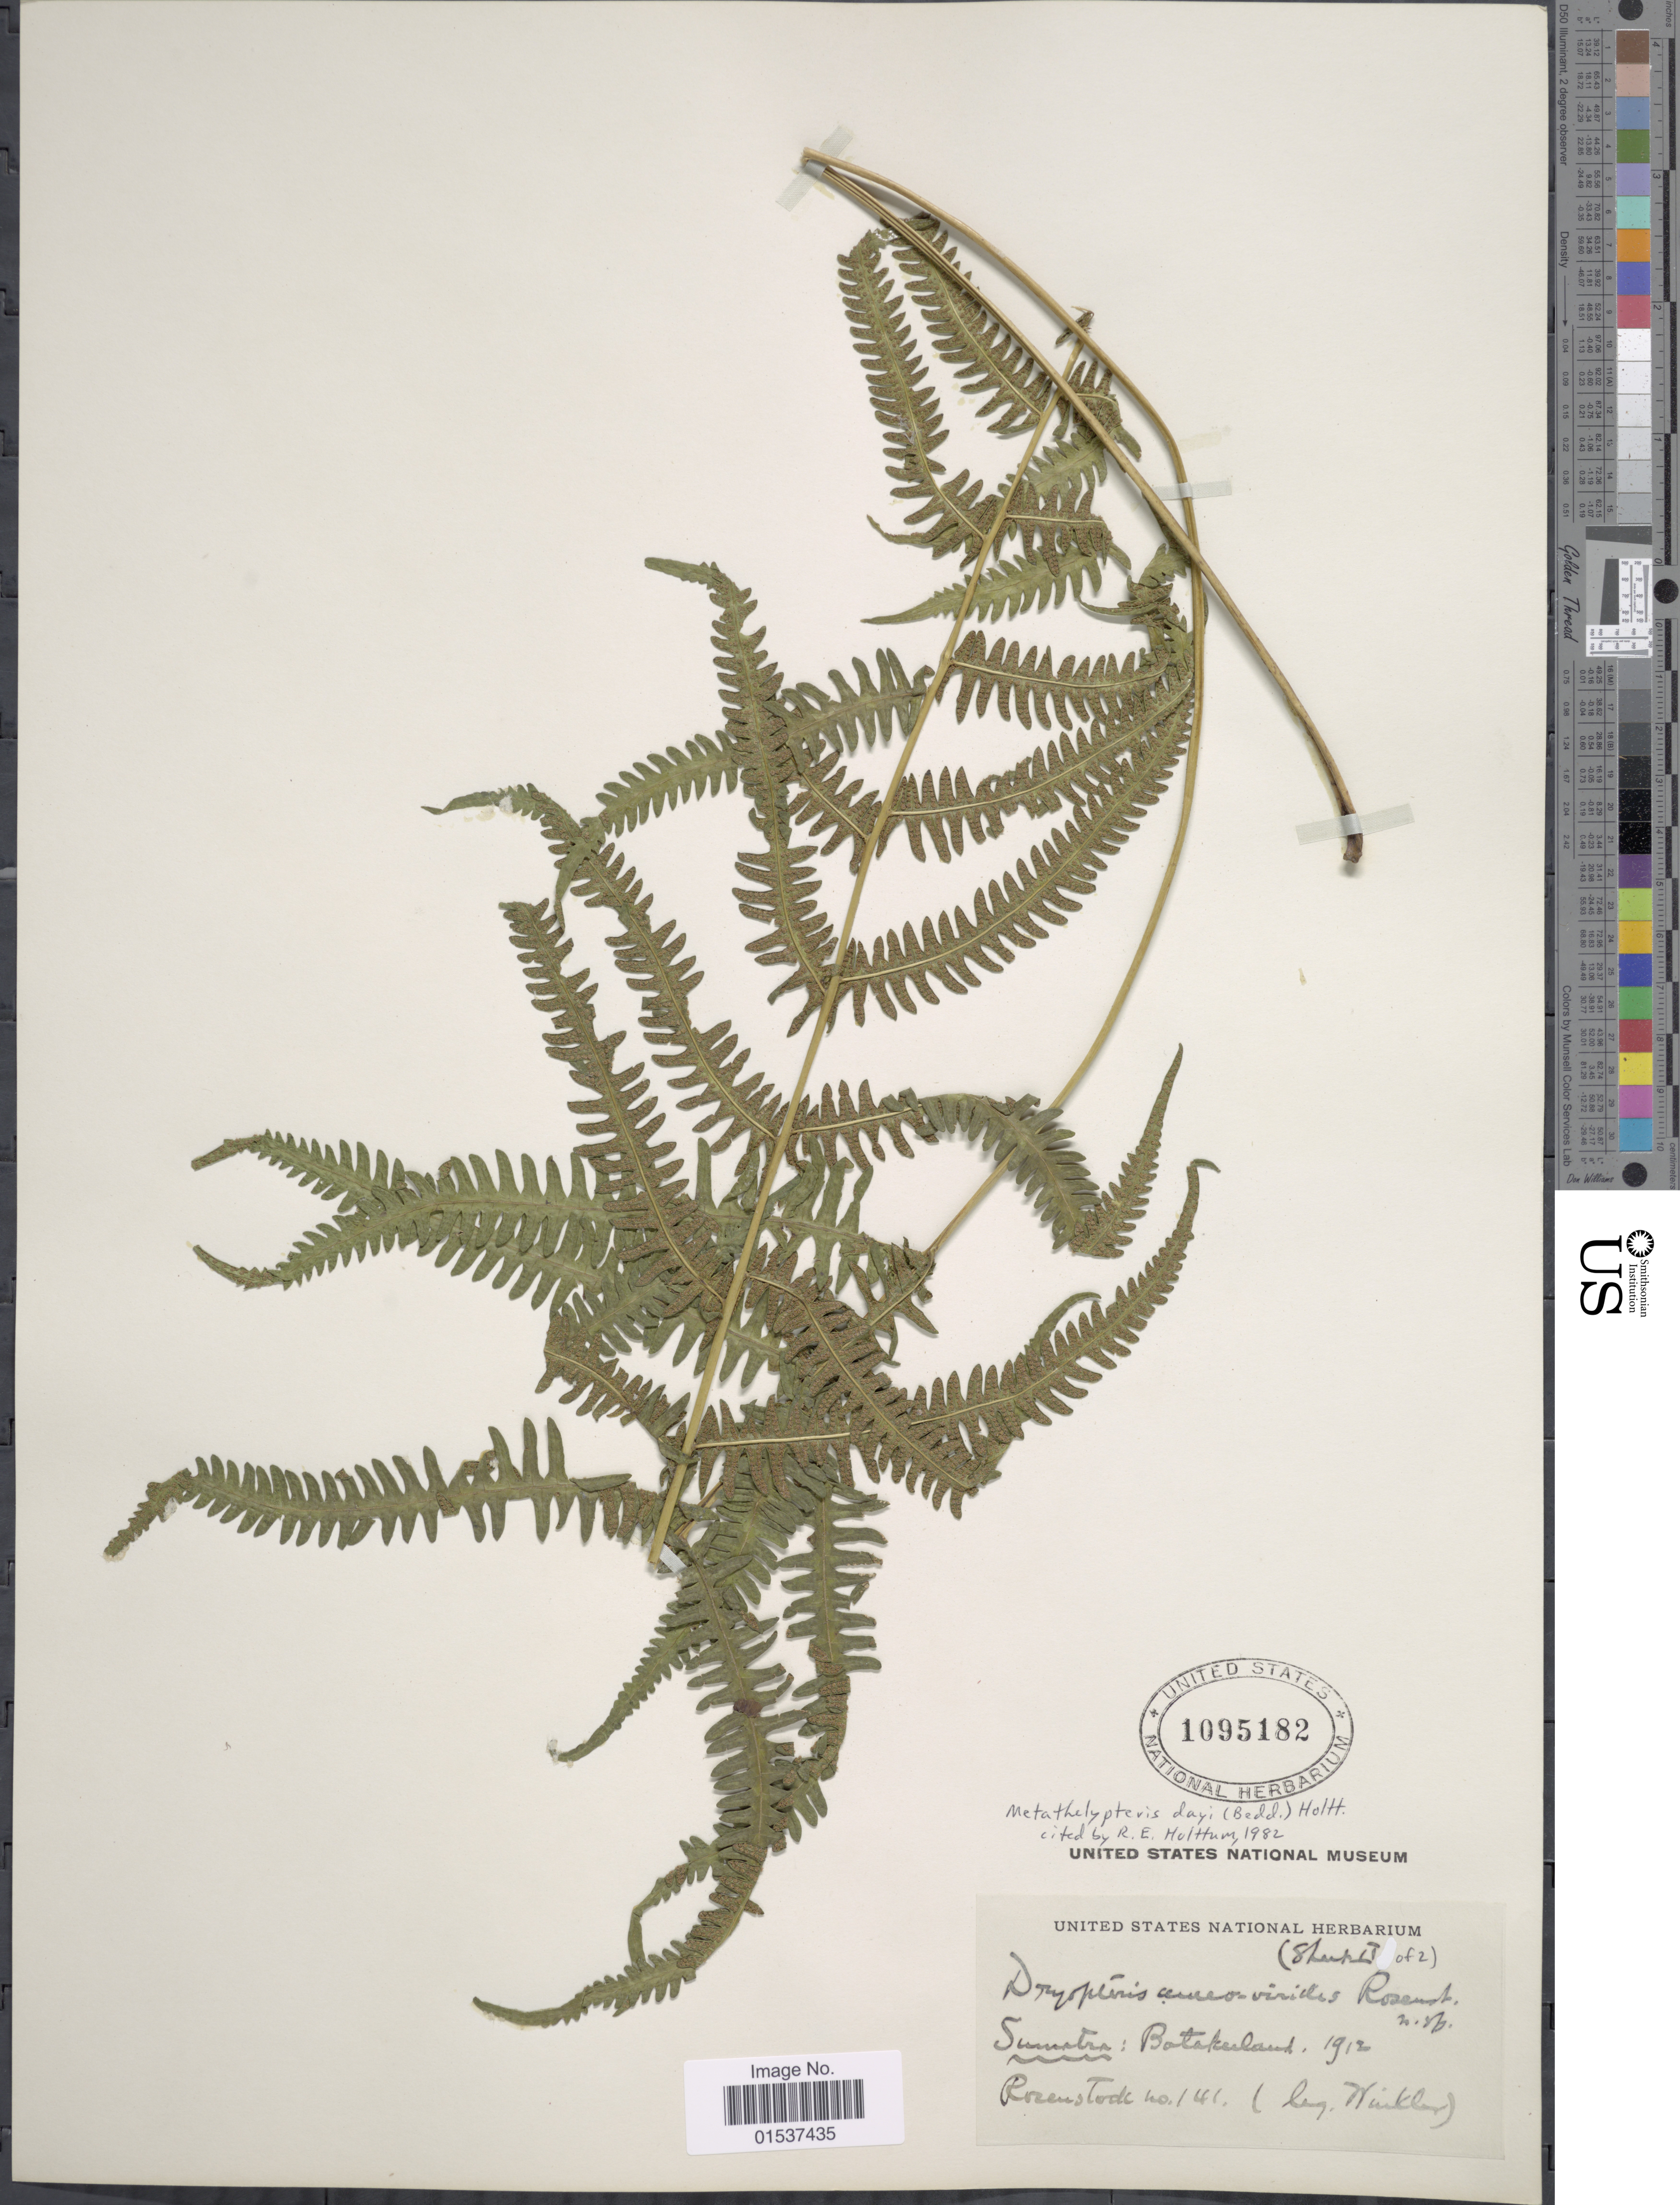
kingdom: Plantae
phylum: Tracheophyta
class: Polypodiopsida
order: Polypodiales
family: Thelypteridaceae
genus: Metathelypteris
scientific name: Metathelypteris dayi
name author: (Bedd.) Holttum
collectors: -- Rosenstock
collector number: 141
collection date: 1912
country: Indonesia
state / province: Sumatra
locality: Sumatra: Batakerland.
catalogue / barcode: US 1095182